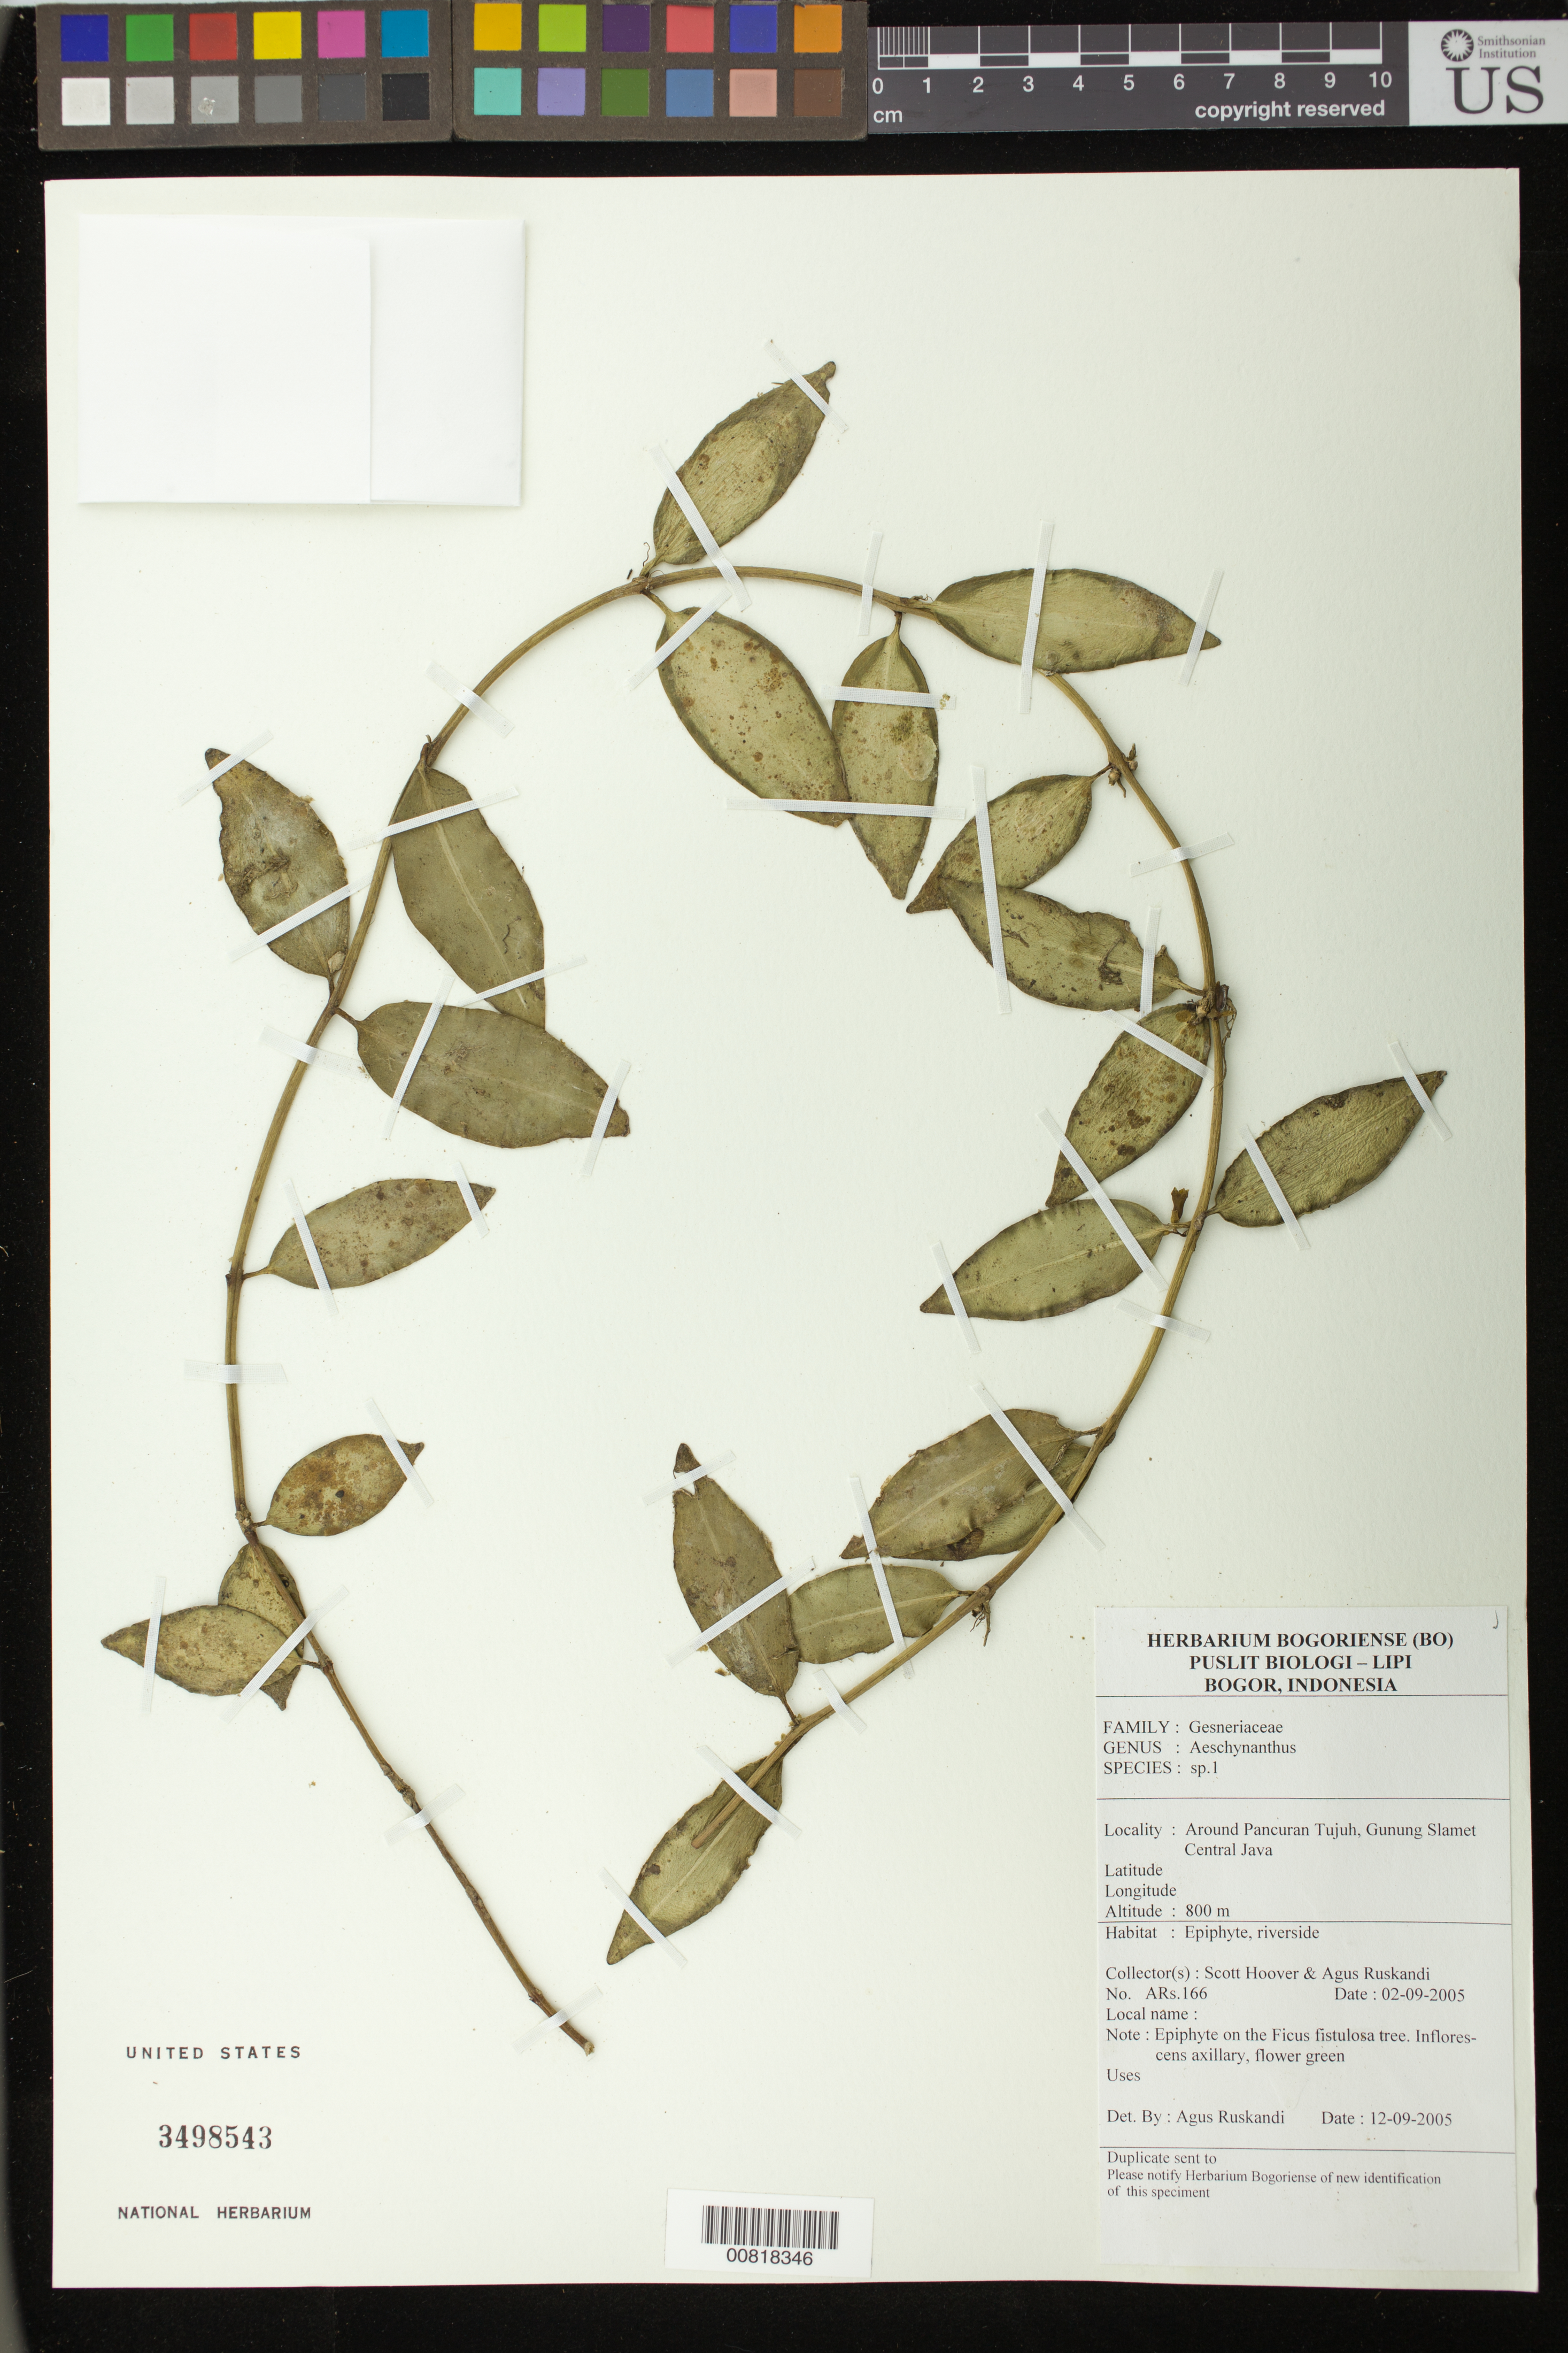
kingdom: Plantae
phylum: Tracheophyta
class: Magnoliopsida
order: Lamiales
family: Gesneriaceae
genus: Aeschynanthus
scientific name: Aeschynanthus sp.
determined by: Ruskandi, A.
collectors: S. Hoover & A. Ruskandi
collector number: ARs 166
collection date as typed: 02 Sep 2005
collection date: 2005-09-02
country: Indonesia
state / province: Java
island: Java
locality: Around Pancuran Tujuh, Gunung Slamet, Central Java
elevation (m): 800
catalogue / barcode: US 3498543